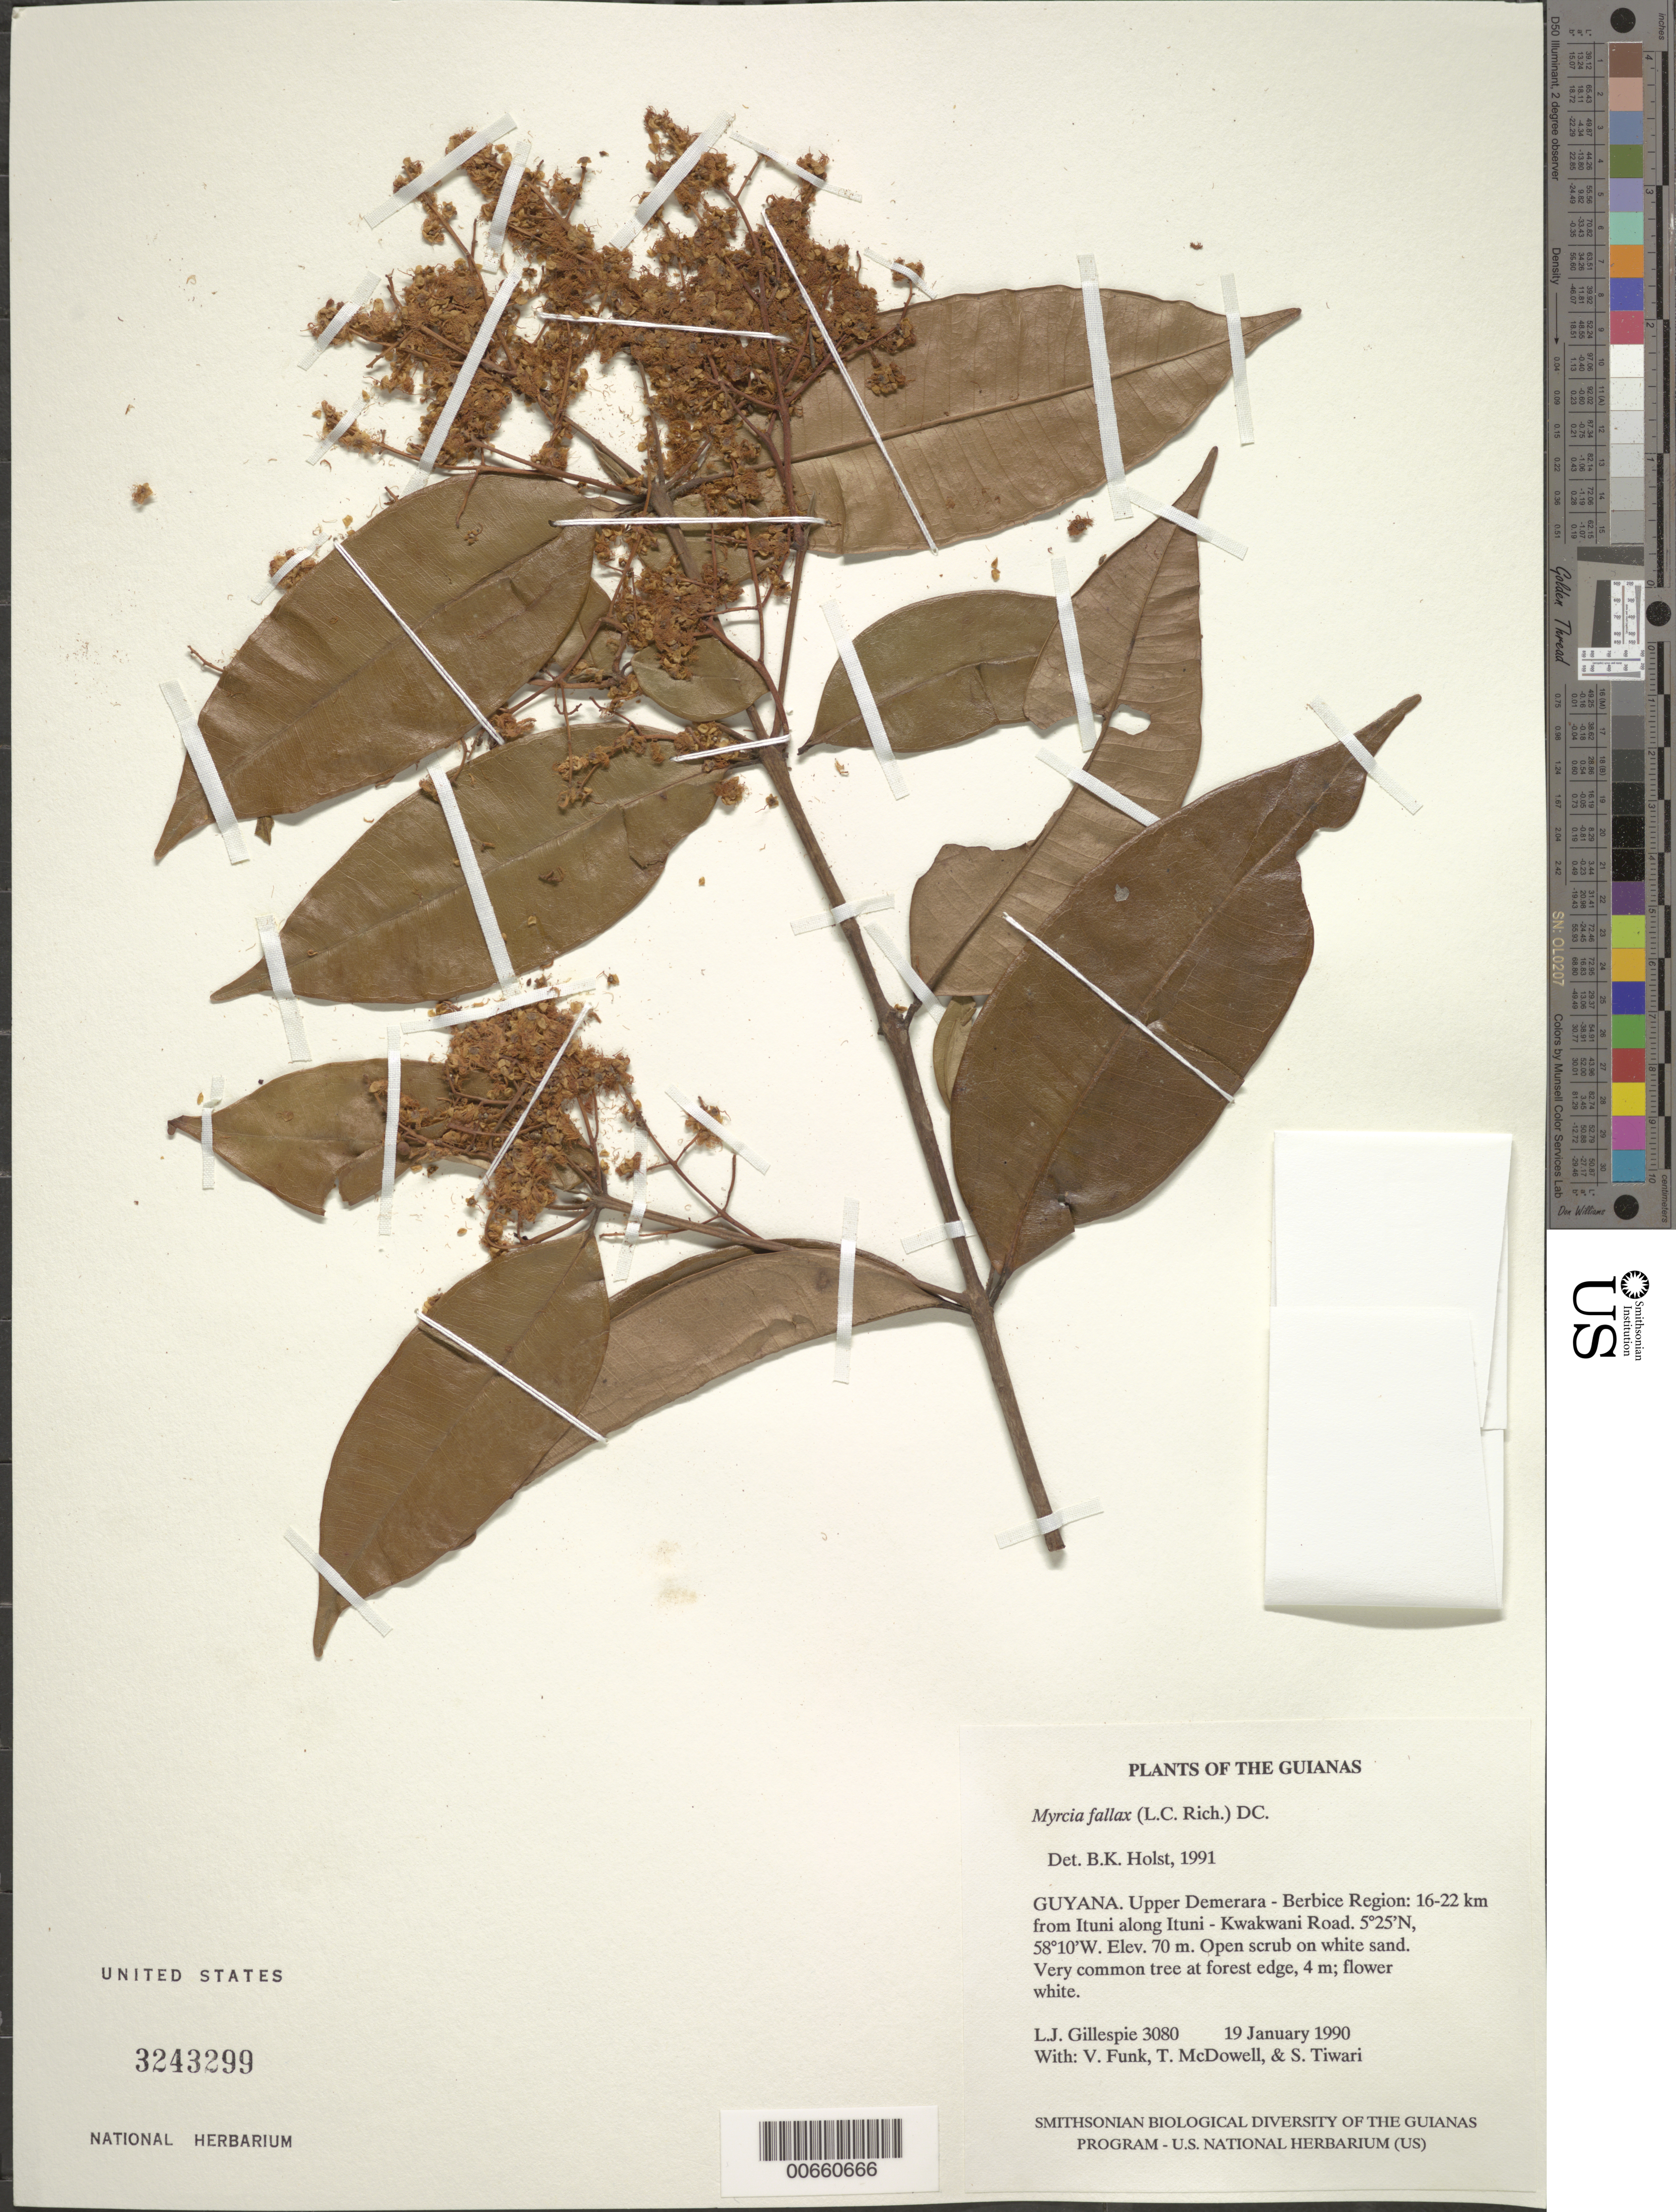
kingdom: Plantae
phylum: Tracheophyta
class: Magnoliopsida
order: Myrtales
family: Myrtaceae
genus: Myrcia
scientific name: Myrcia fallax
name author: (Rich.) DC.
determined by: Holst, Bruce K.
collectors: L. J. Gillespie, V. Funk, T. McDowell & S. Tiwari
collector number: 3080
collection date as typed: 19 January 1990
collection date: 1990-01-19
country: Guyana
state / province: U. Demerara-Berbice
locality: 16-22 km from Ituni along Ituni - Kwakwani Road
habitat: Open scrub on white sand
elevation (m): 70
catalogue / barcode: US 3243299